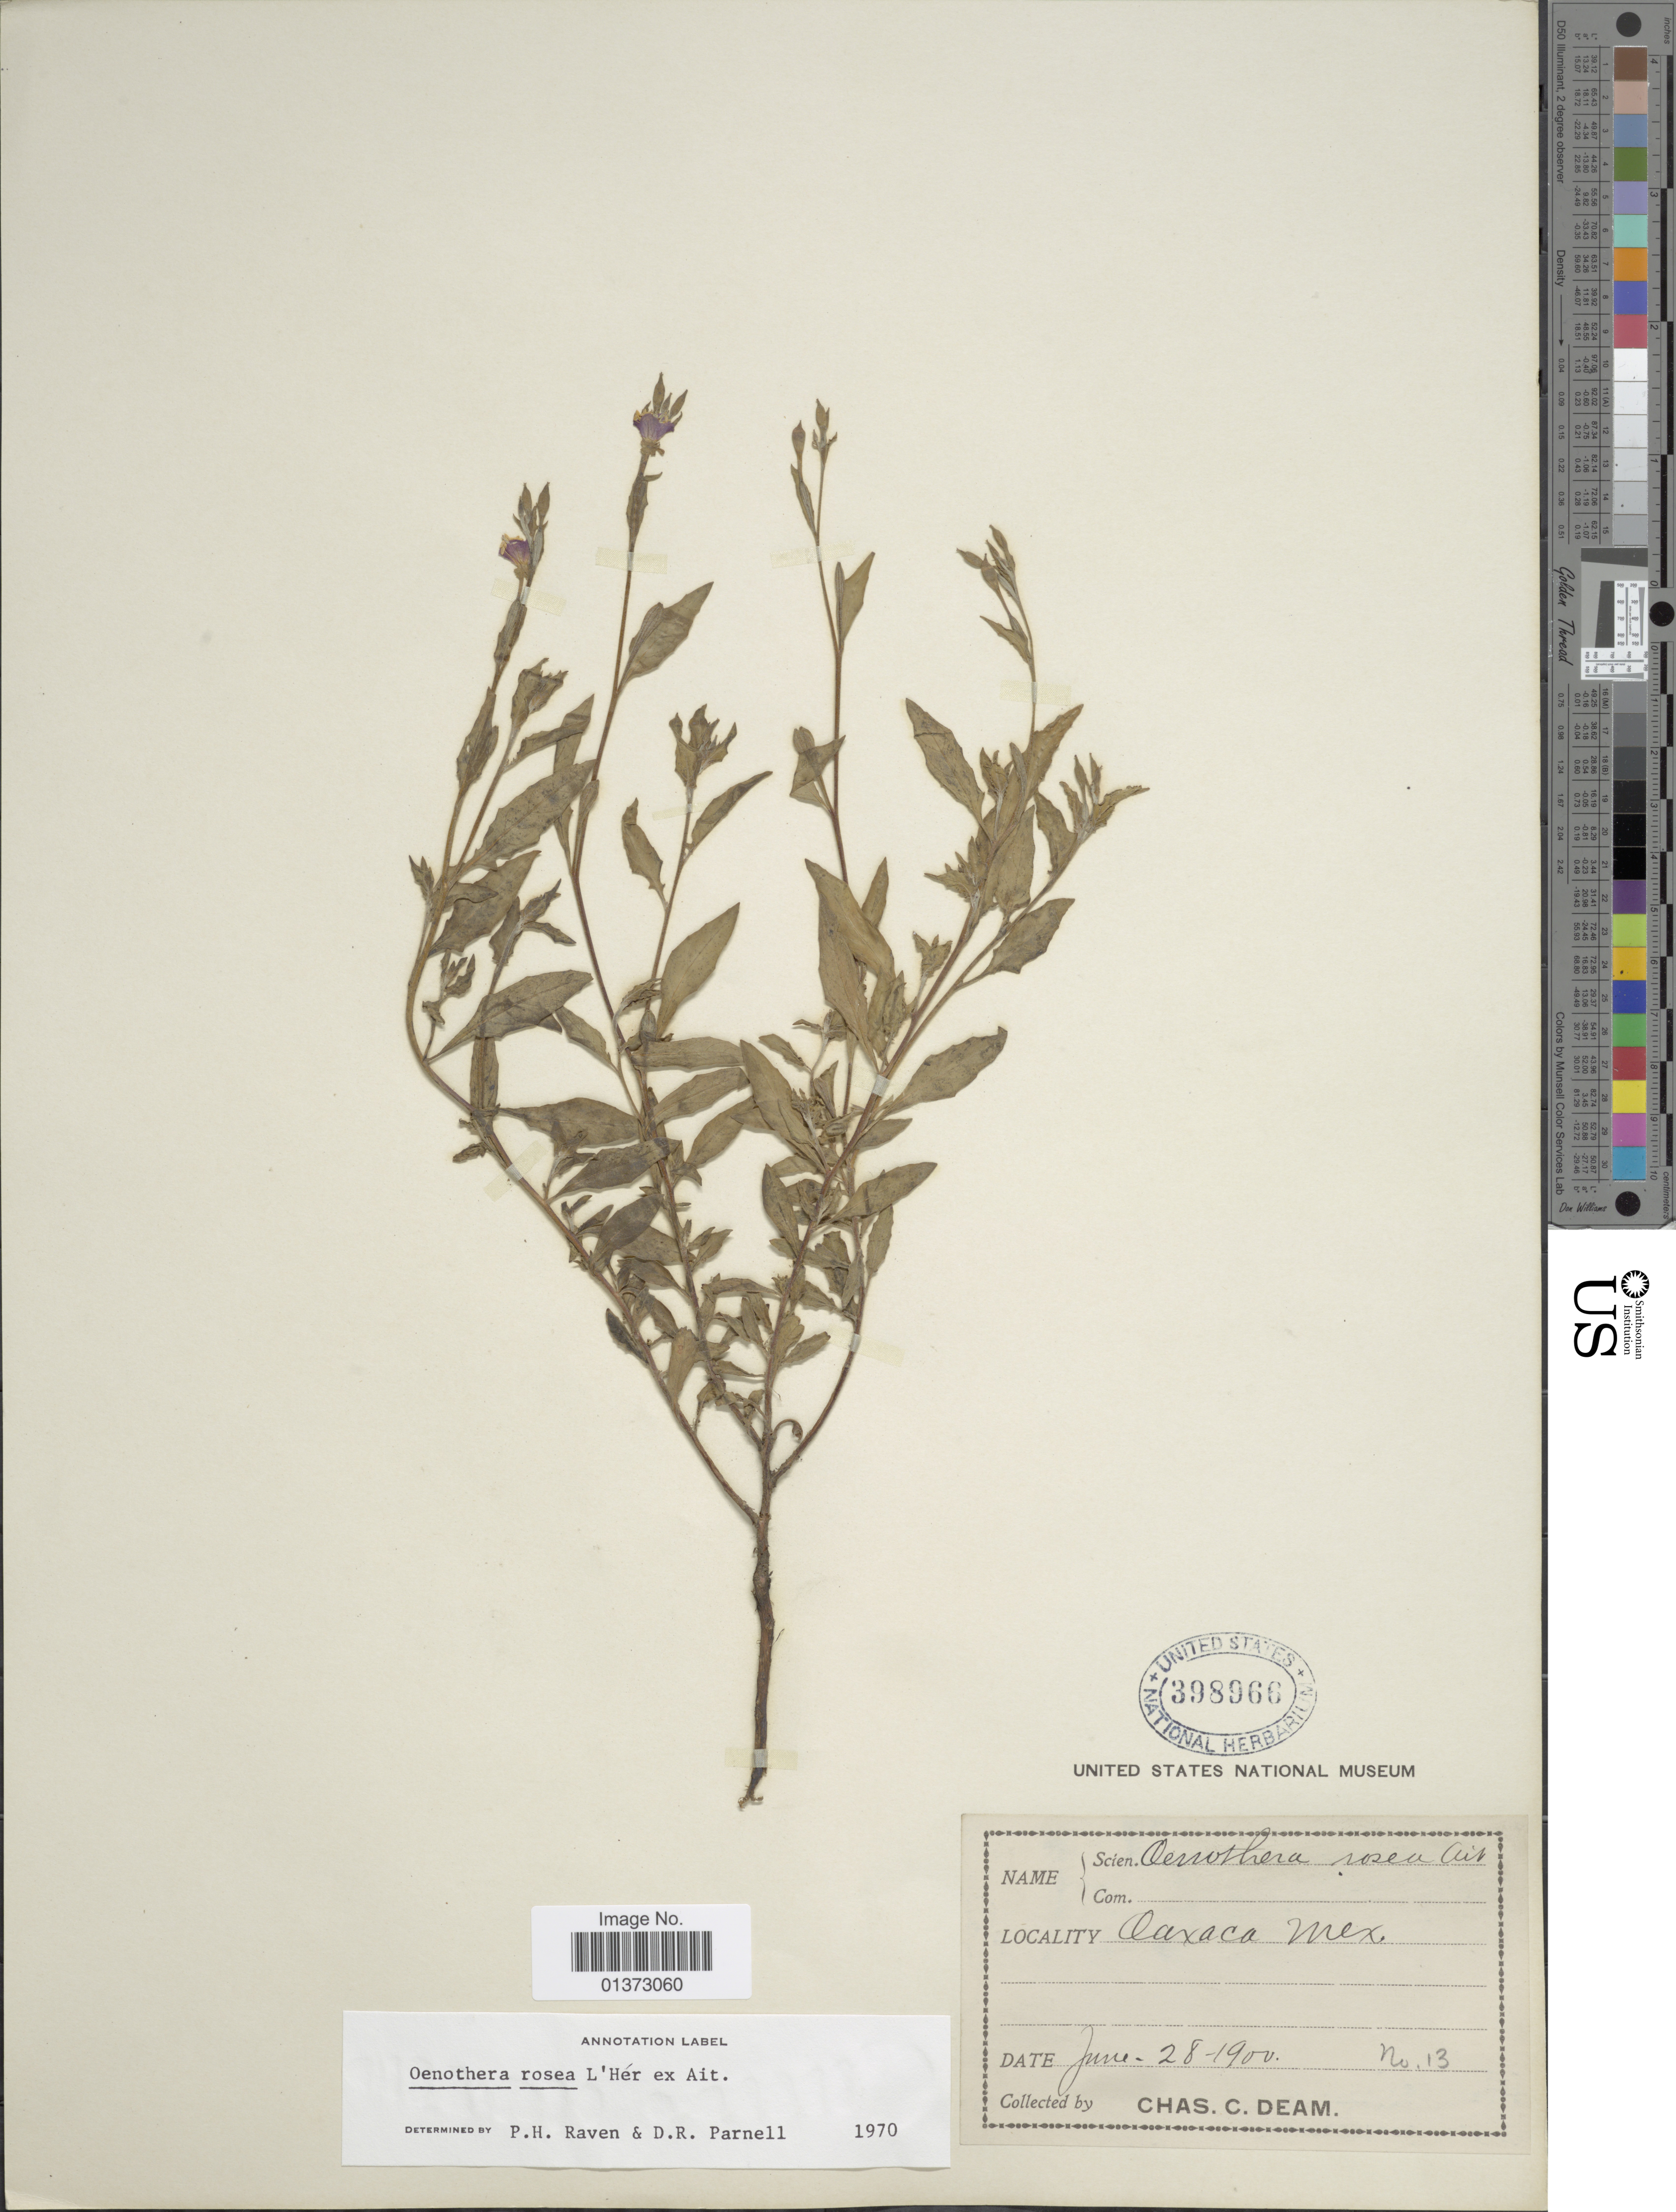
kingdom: Plantae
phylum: Tracheophyta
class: Magnoliopsida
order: Myrtales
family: Onagraceae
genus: Oenothera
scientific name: Oenothera rosea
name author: L'Hér. ex Aiton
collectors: C. C. Deam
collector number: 13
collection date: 1900-06-28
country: Mexico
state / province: Oaxaca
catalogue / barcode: US 398966